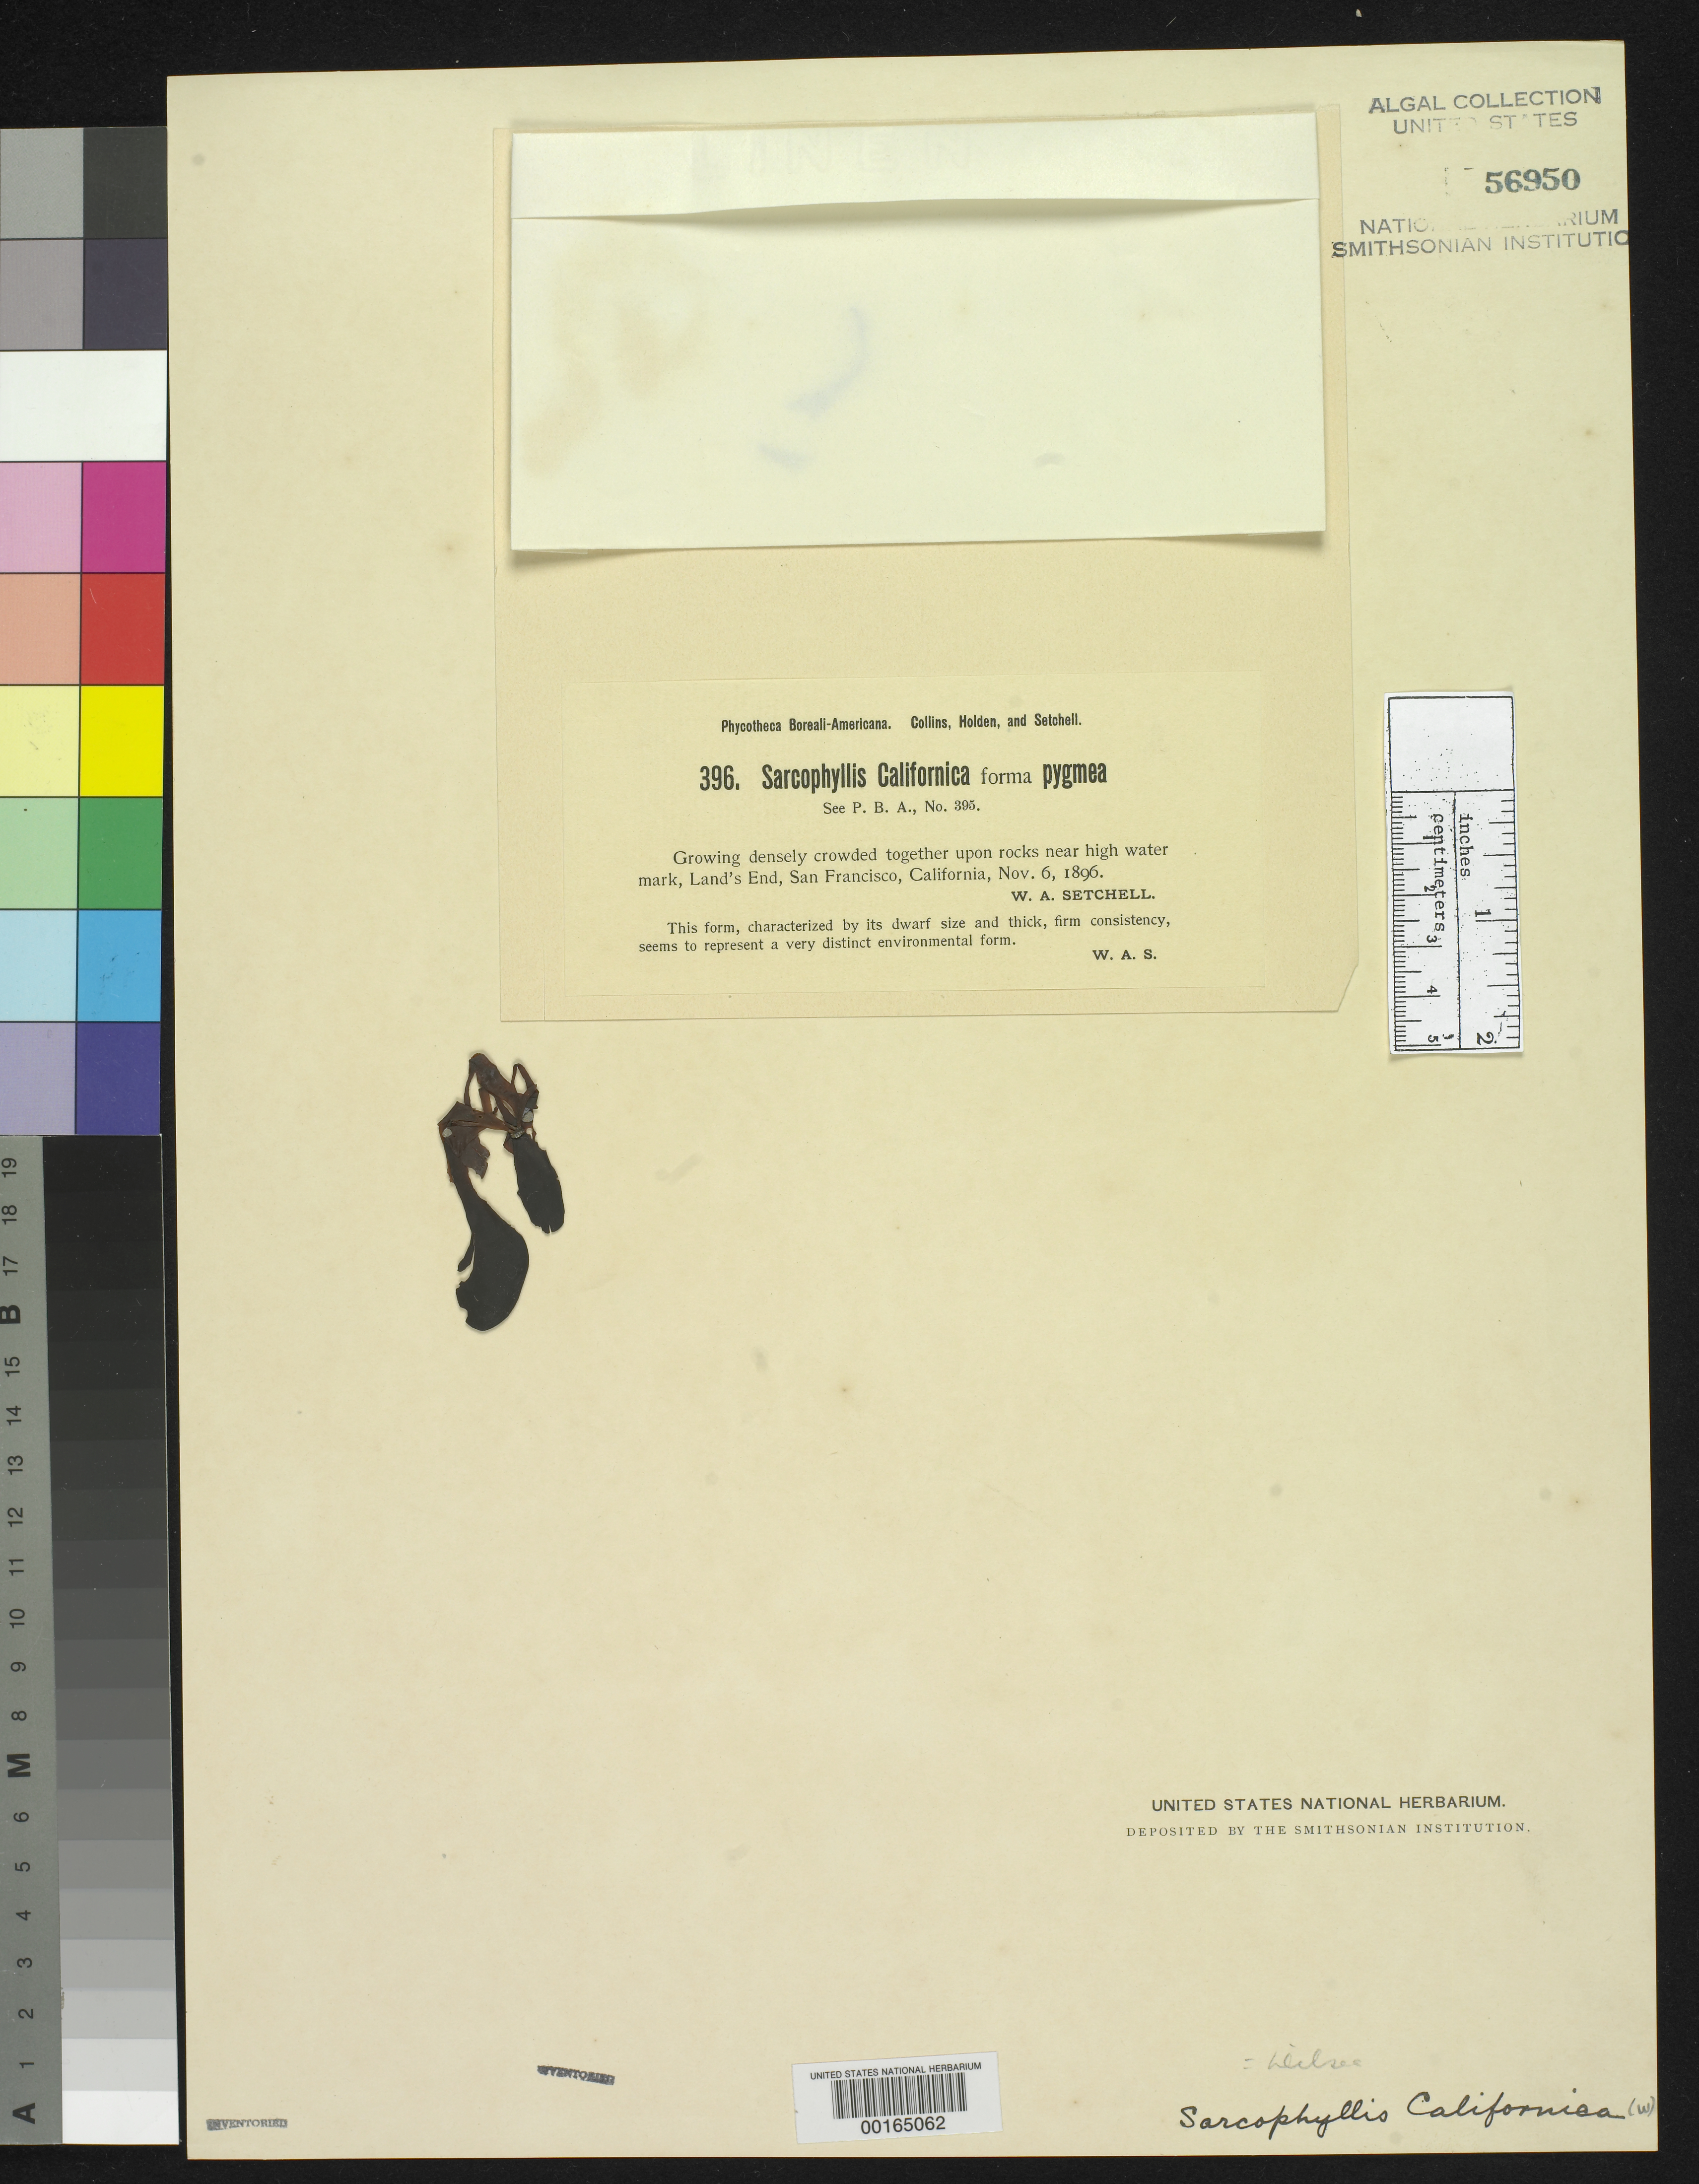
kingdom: Plantae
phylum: Rhodophyta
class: Florideophyceae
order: Gigartinales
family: Dumontiaceae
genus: Sarcophyllis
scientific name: Sarcophyllis californica f. pygmea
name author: Setch. in Collins et al.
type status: Isotype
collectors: W. Setchell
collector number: PB-A 396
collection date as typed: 06 Nov 1896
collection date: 1896-11-06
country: United States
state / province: California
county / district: San Francisco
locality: San Francisco, Lands End.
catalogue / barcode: US 56950